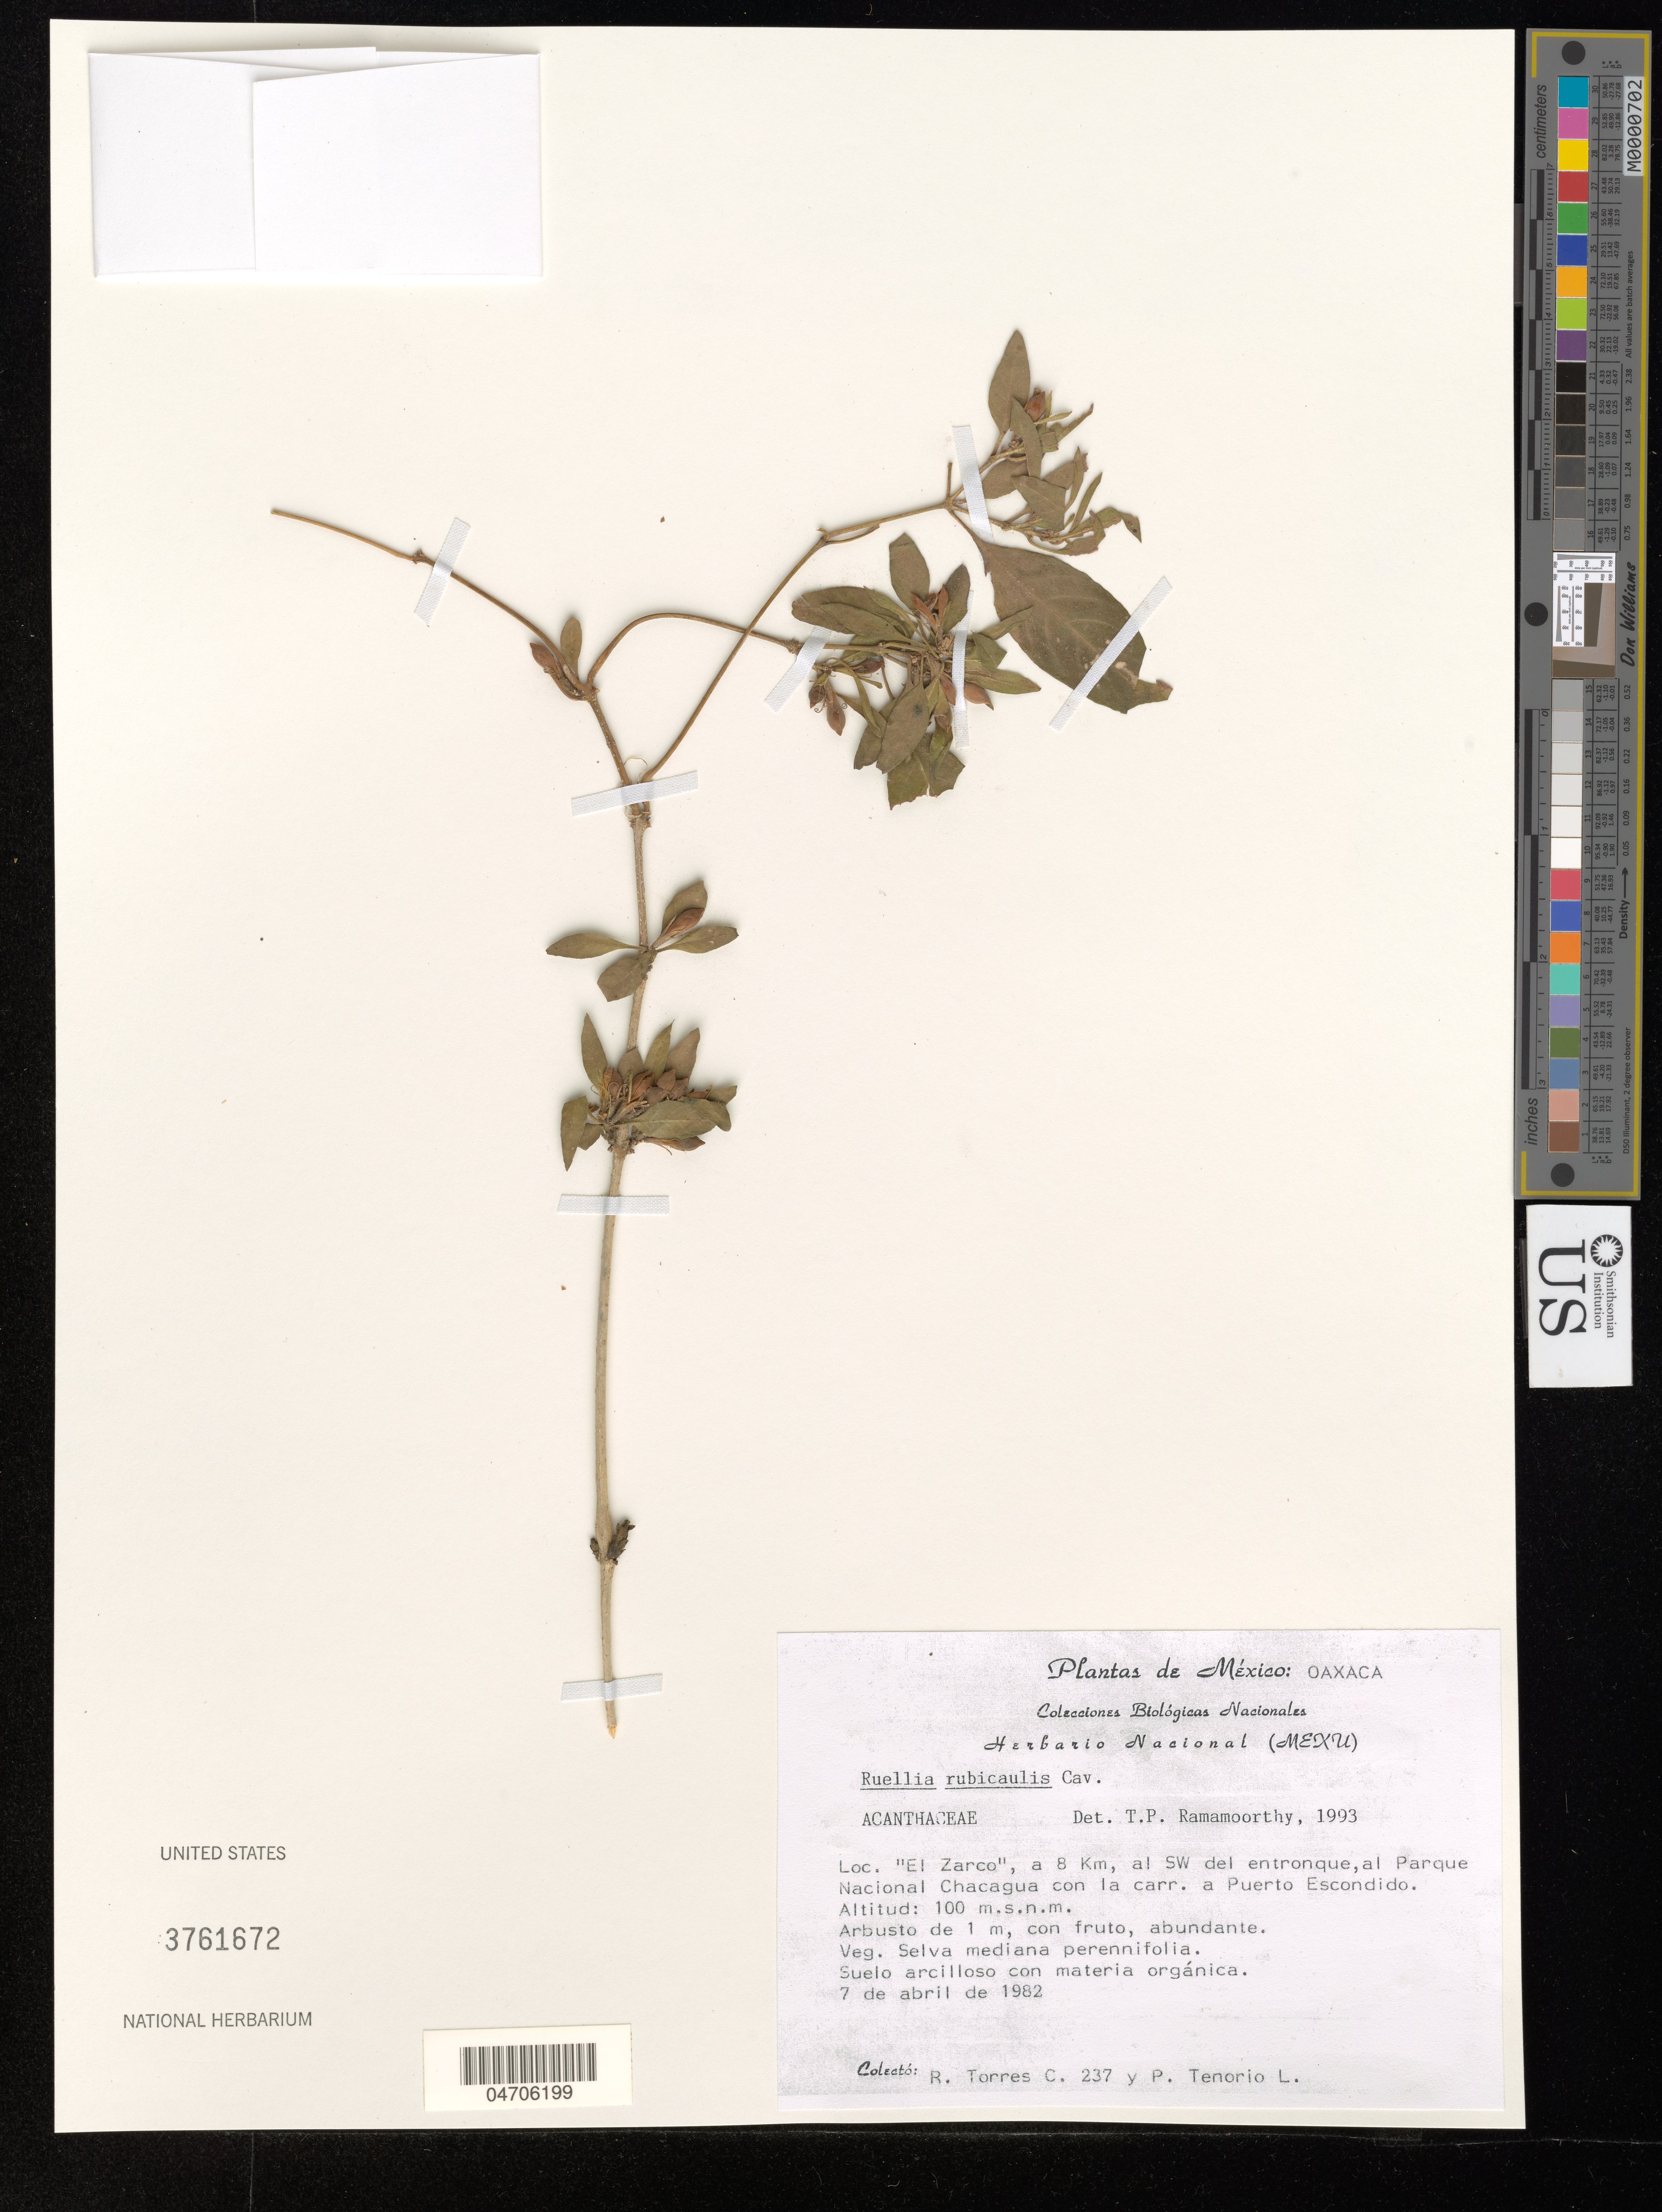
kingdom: Plantae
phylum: Tracheophyta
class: Magnoliopsida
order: Lamiales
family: Acanthaceae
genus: Ruellia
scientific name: Ruellia rubicaulis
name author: Nees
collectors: R. Torres C. & P. Tenorio L.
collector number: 237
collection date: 1982-04-07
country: Mexico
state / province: Oaxaca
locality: El Zarco, a 8 km, al SW del entronque, al Parque Nacional Chacagua con la carr. A Puerto Escondido.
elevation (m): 100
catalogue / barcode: US 3761672